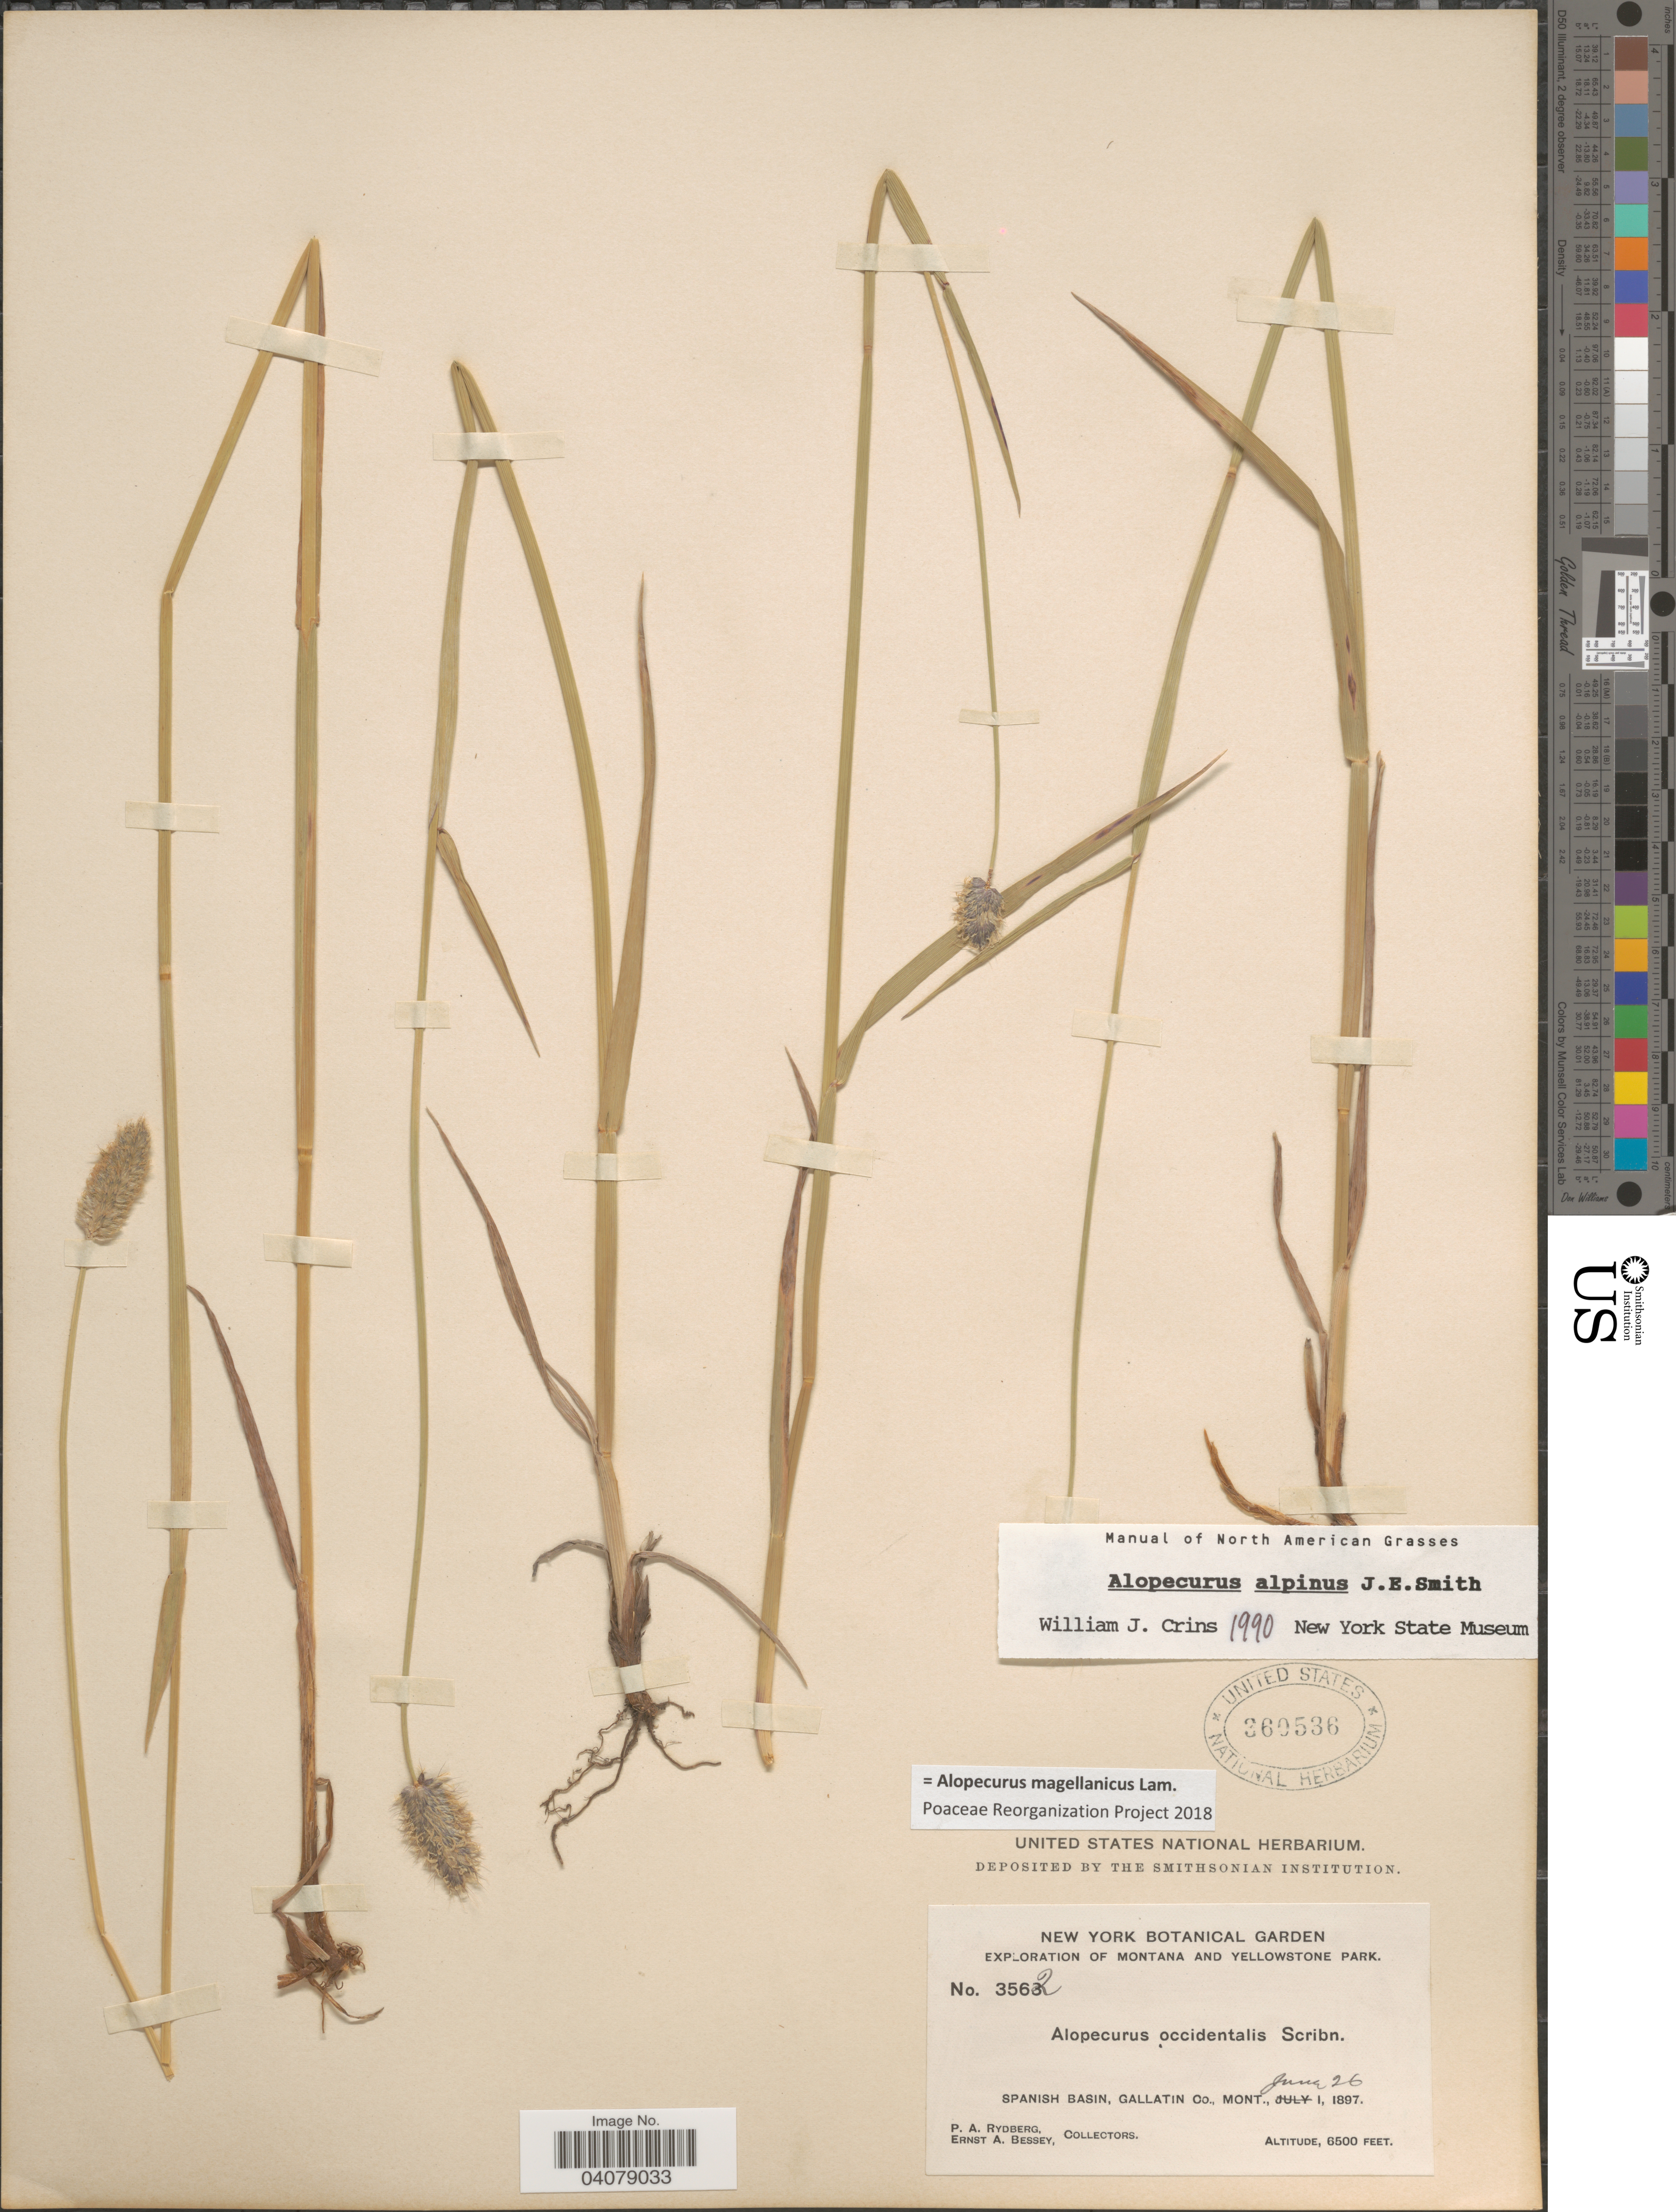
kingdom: Plantae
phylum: Tracheophyta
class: Liliopsida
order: Poales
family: Poaceae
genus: Alopecurus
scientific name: Alopecurus magellanicus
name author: Lam.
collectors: P. A. Rydberg & E. A. Bessey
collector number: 3562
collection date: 1897-06-26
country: United States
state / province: Montana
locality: Exploration of Montana and Yellowstone Park. Spanish Basin, Gallatin Co.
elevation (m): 1981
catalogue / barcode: US 360536